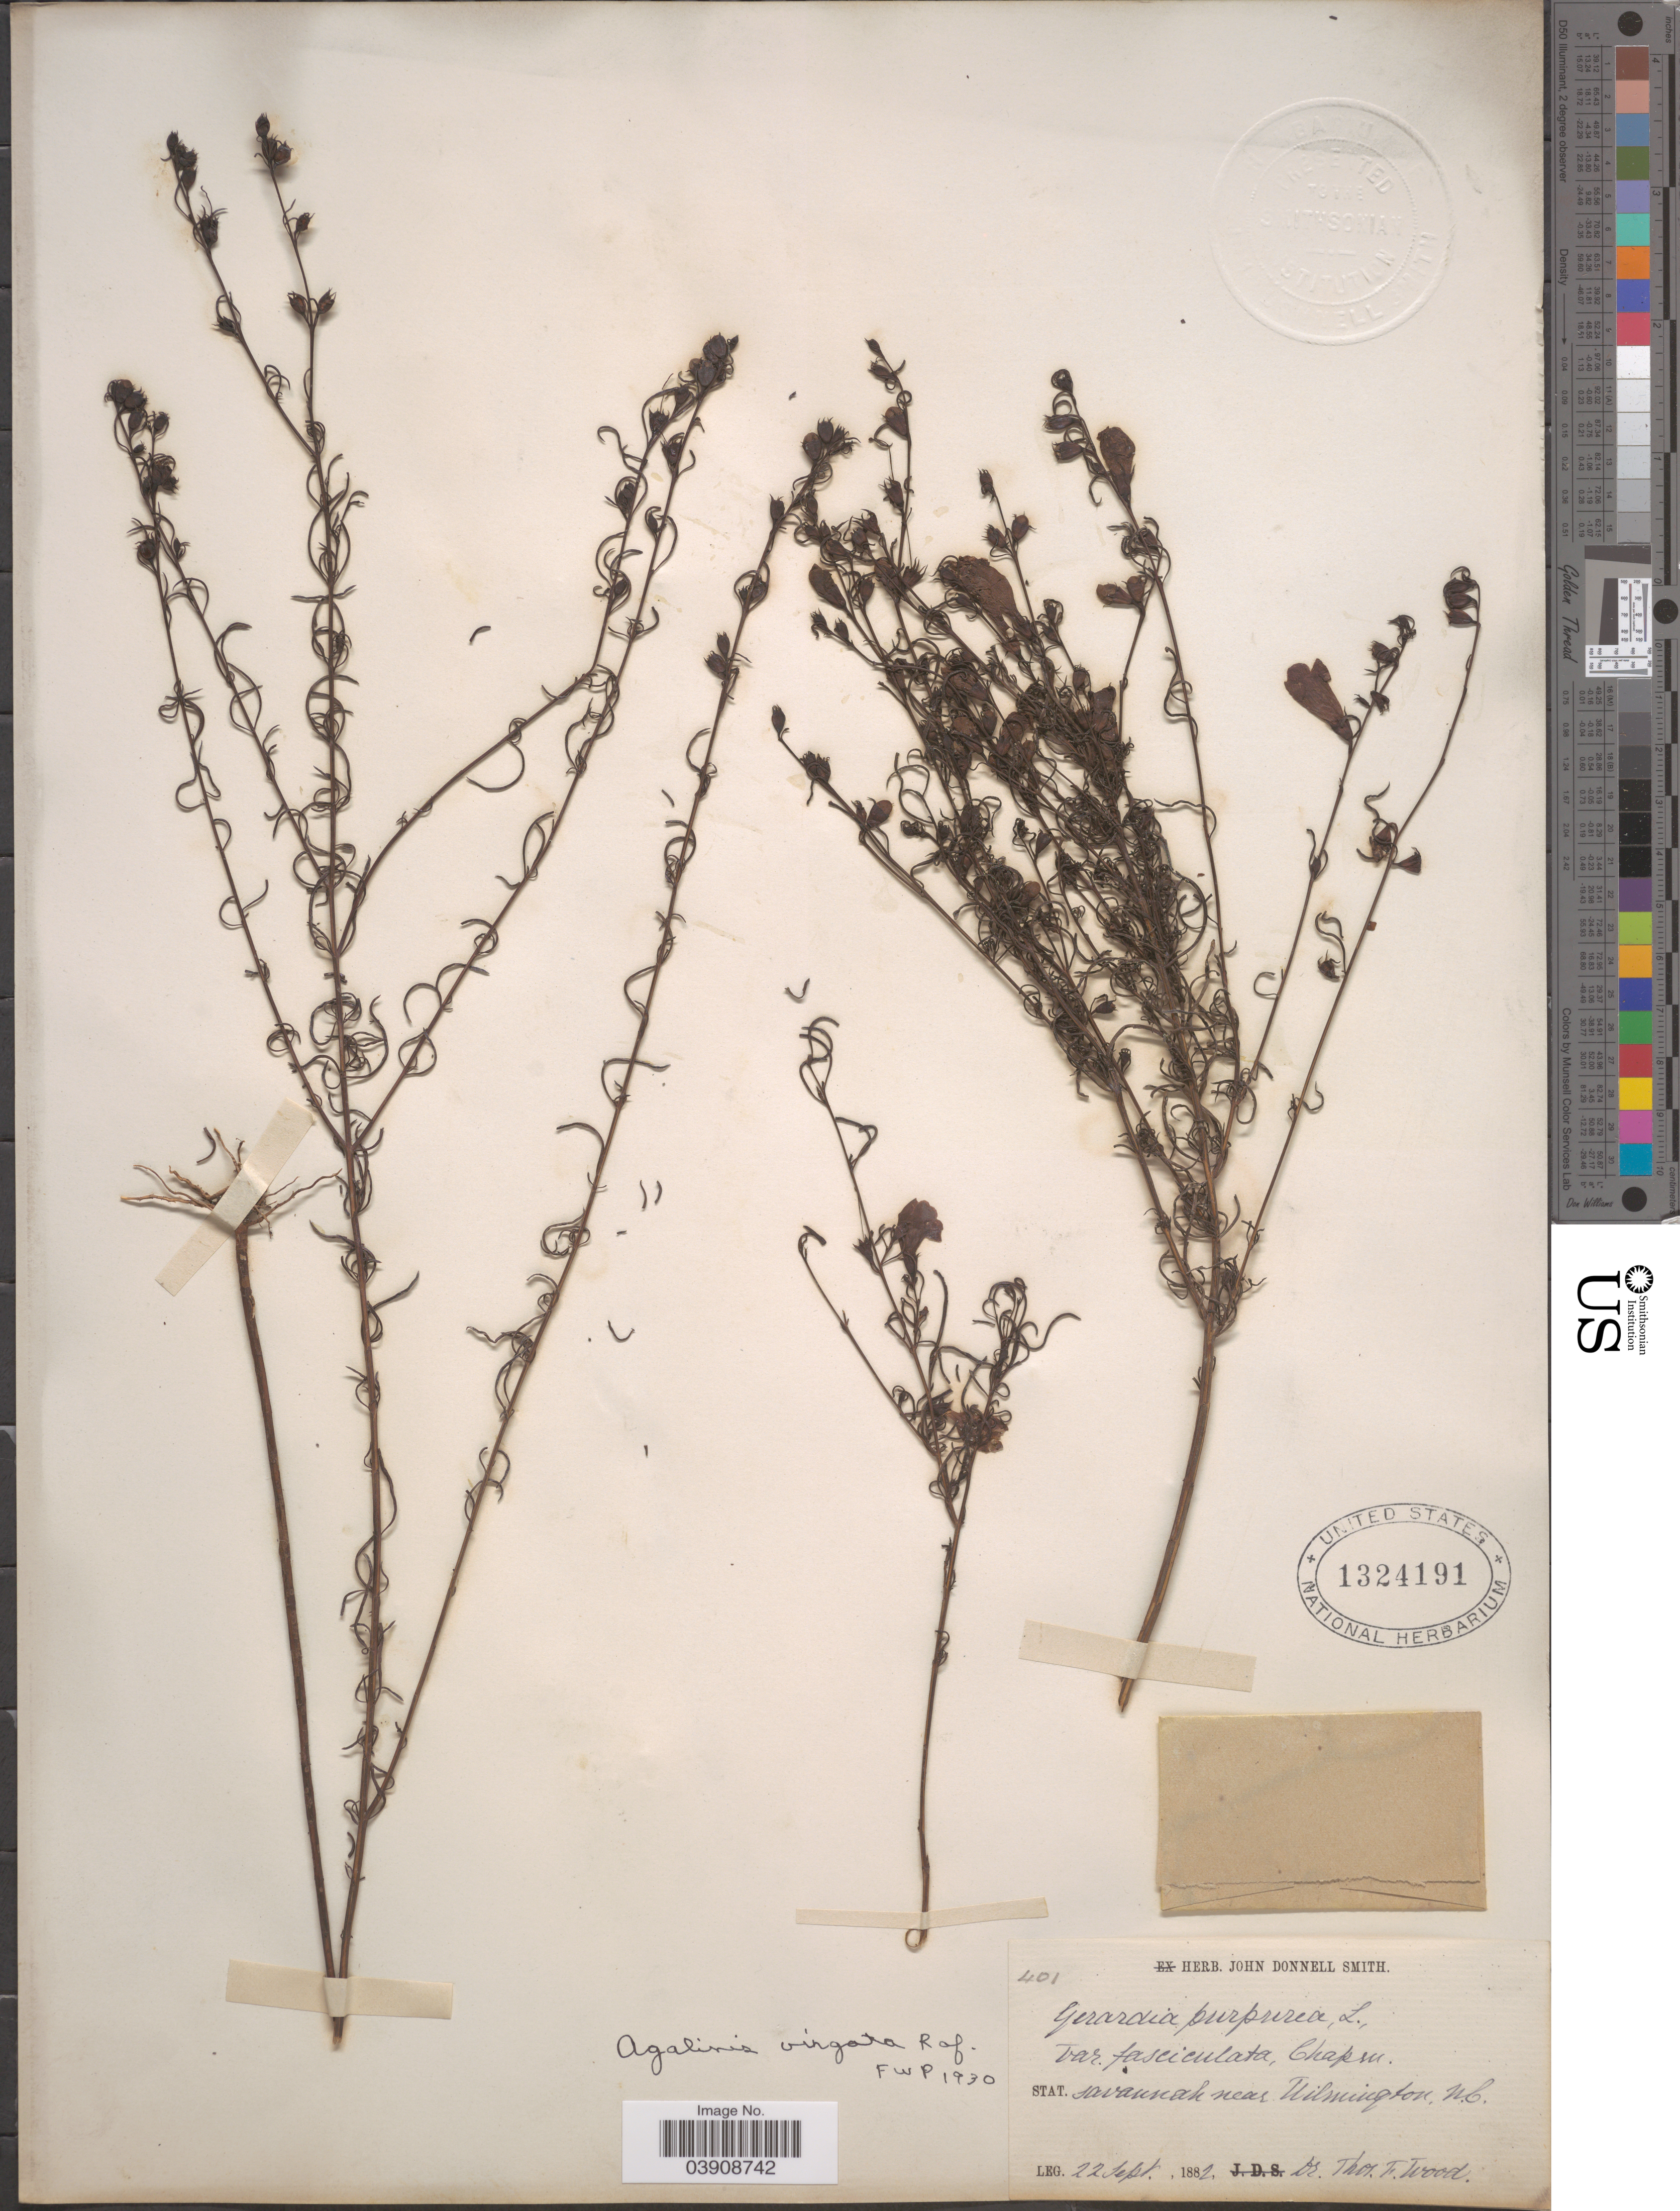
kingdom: Plantae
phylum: Tracheophyta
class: Magnoliopsida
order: Lamiales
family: Orobanchaceae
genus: Agalinis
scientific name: Agalinis virgata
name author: Raf.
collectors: T. F. Wood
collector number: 401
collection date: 1882-09-22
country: United States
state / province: North Carolina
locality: Stat. Savannah near Wilmington.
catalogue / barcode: US 1324191